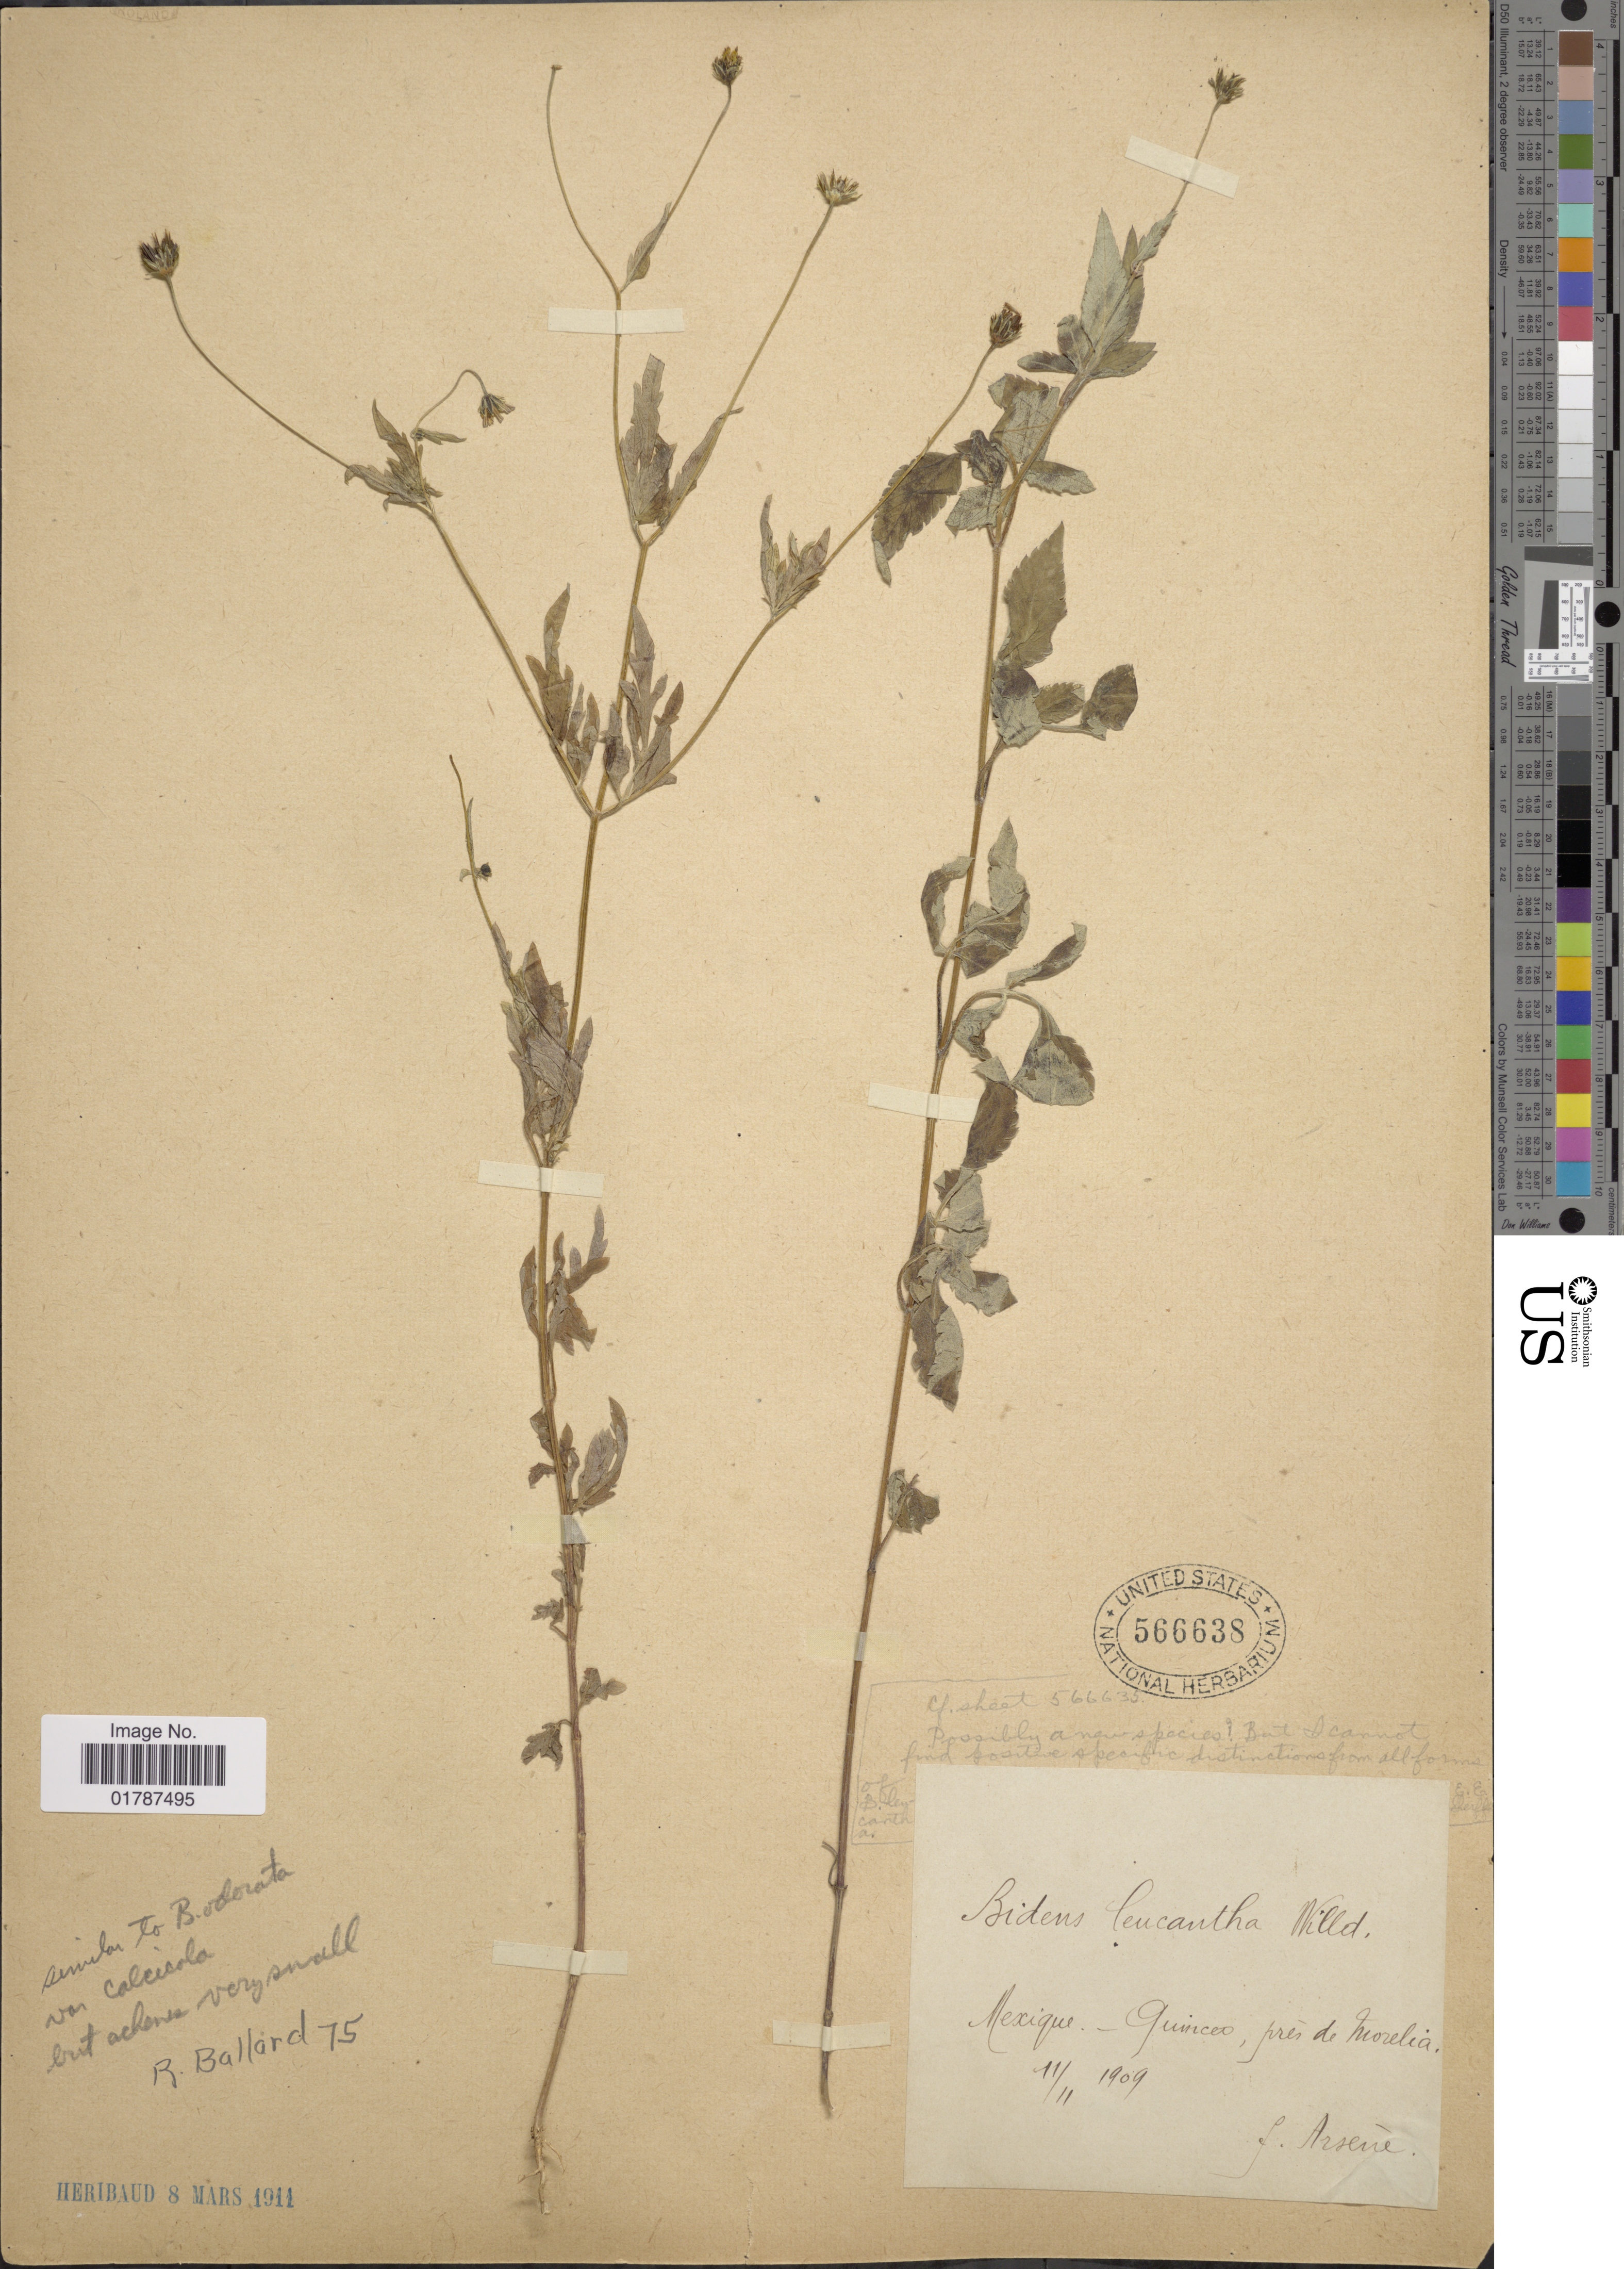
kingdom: Plantae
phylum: Tracheophyta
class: Magnoliopsida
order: Asterales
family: Asteraceae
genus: Bidens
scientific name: Bidens odorata var. calcicola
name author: (Greenm.) Ballard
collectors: F. Arsène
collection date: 1909-11-11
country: Mexico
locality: Quinceo pres de Morelia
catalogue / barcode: US 566638